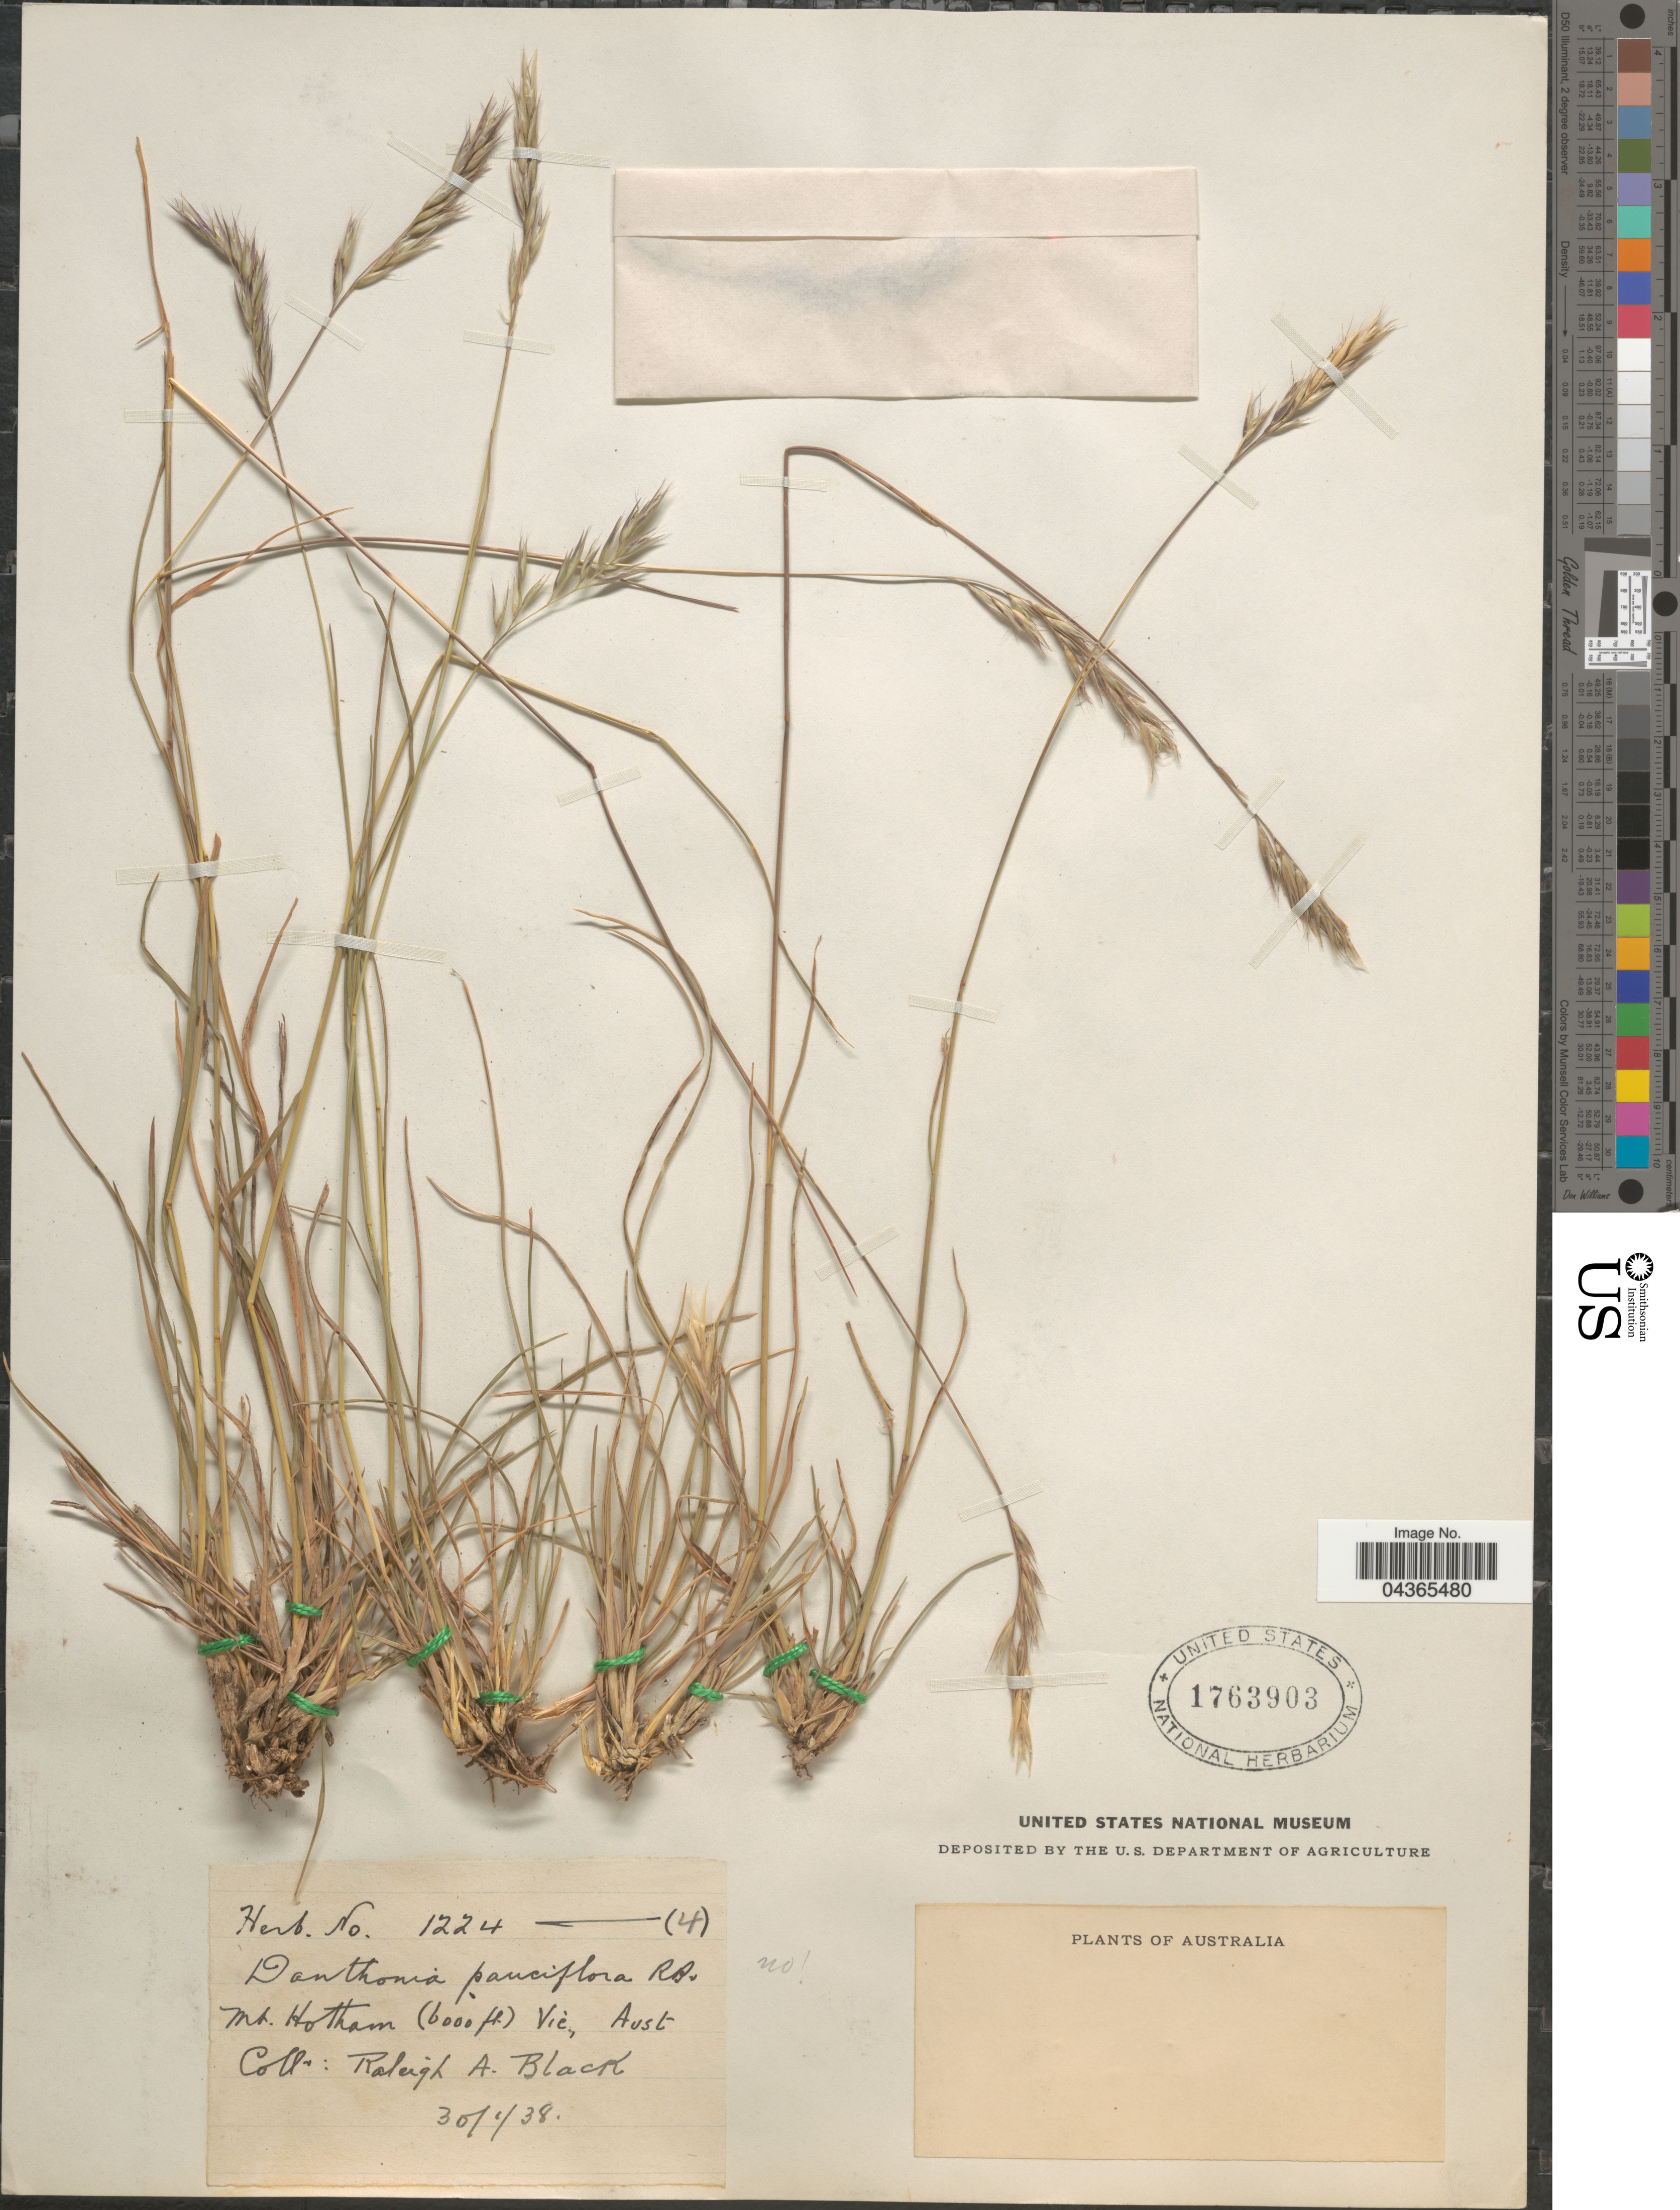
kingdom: Plantae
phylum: Tracheophyta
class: Liliopsida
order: Poales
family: Poaceae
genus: Rytidosperma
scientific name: Rytidosperma pauciflorum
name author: (R. Br.) Connor & Edgar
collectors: R. A. Black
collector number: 1224-(4)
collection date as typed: Transcribed d/m/y: 30/1/38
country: Australia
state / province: Victoria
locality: Mt. Hotham Vic.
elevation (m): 1829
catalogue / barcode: US 1763903